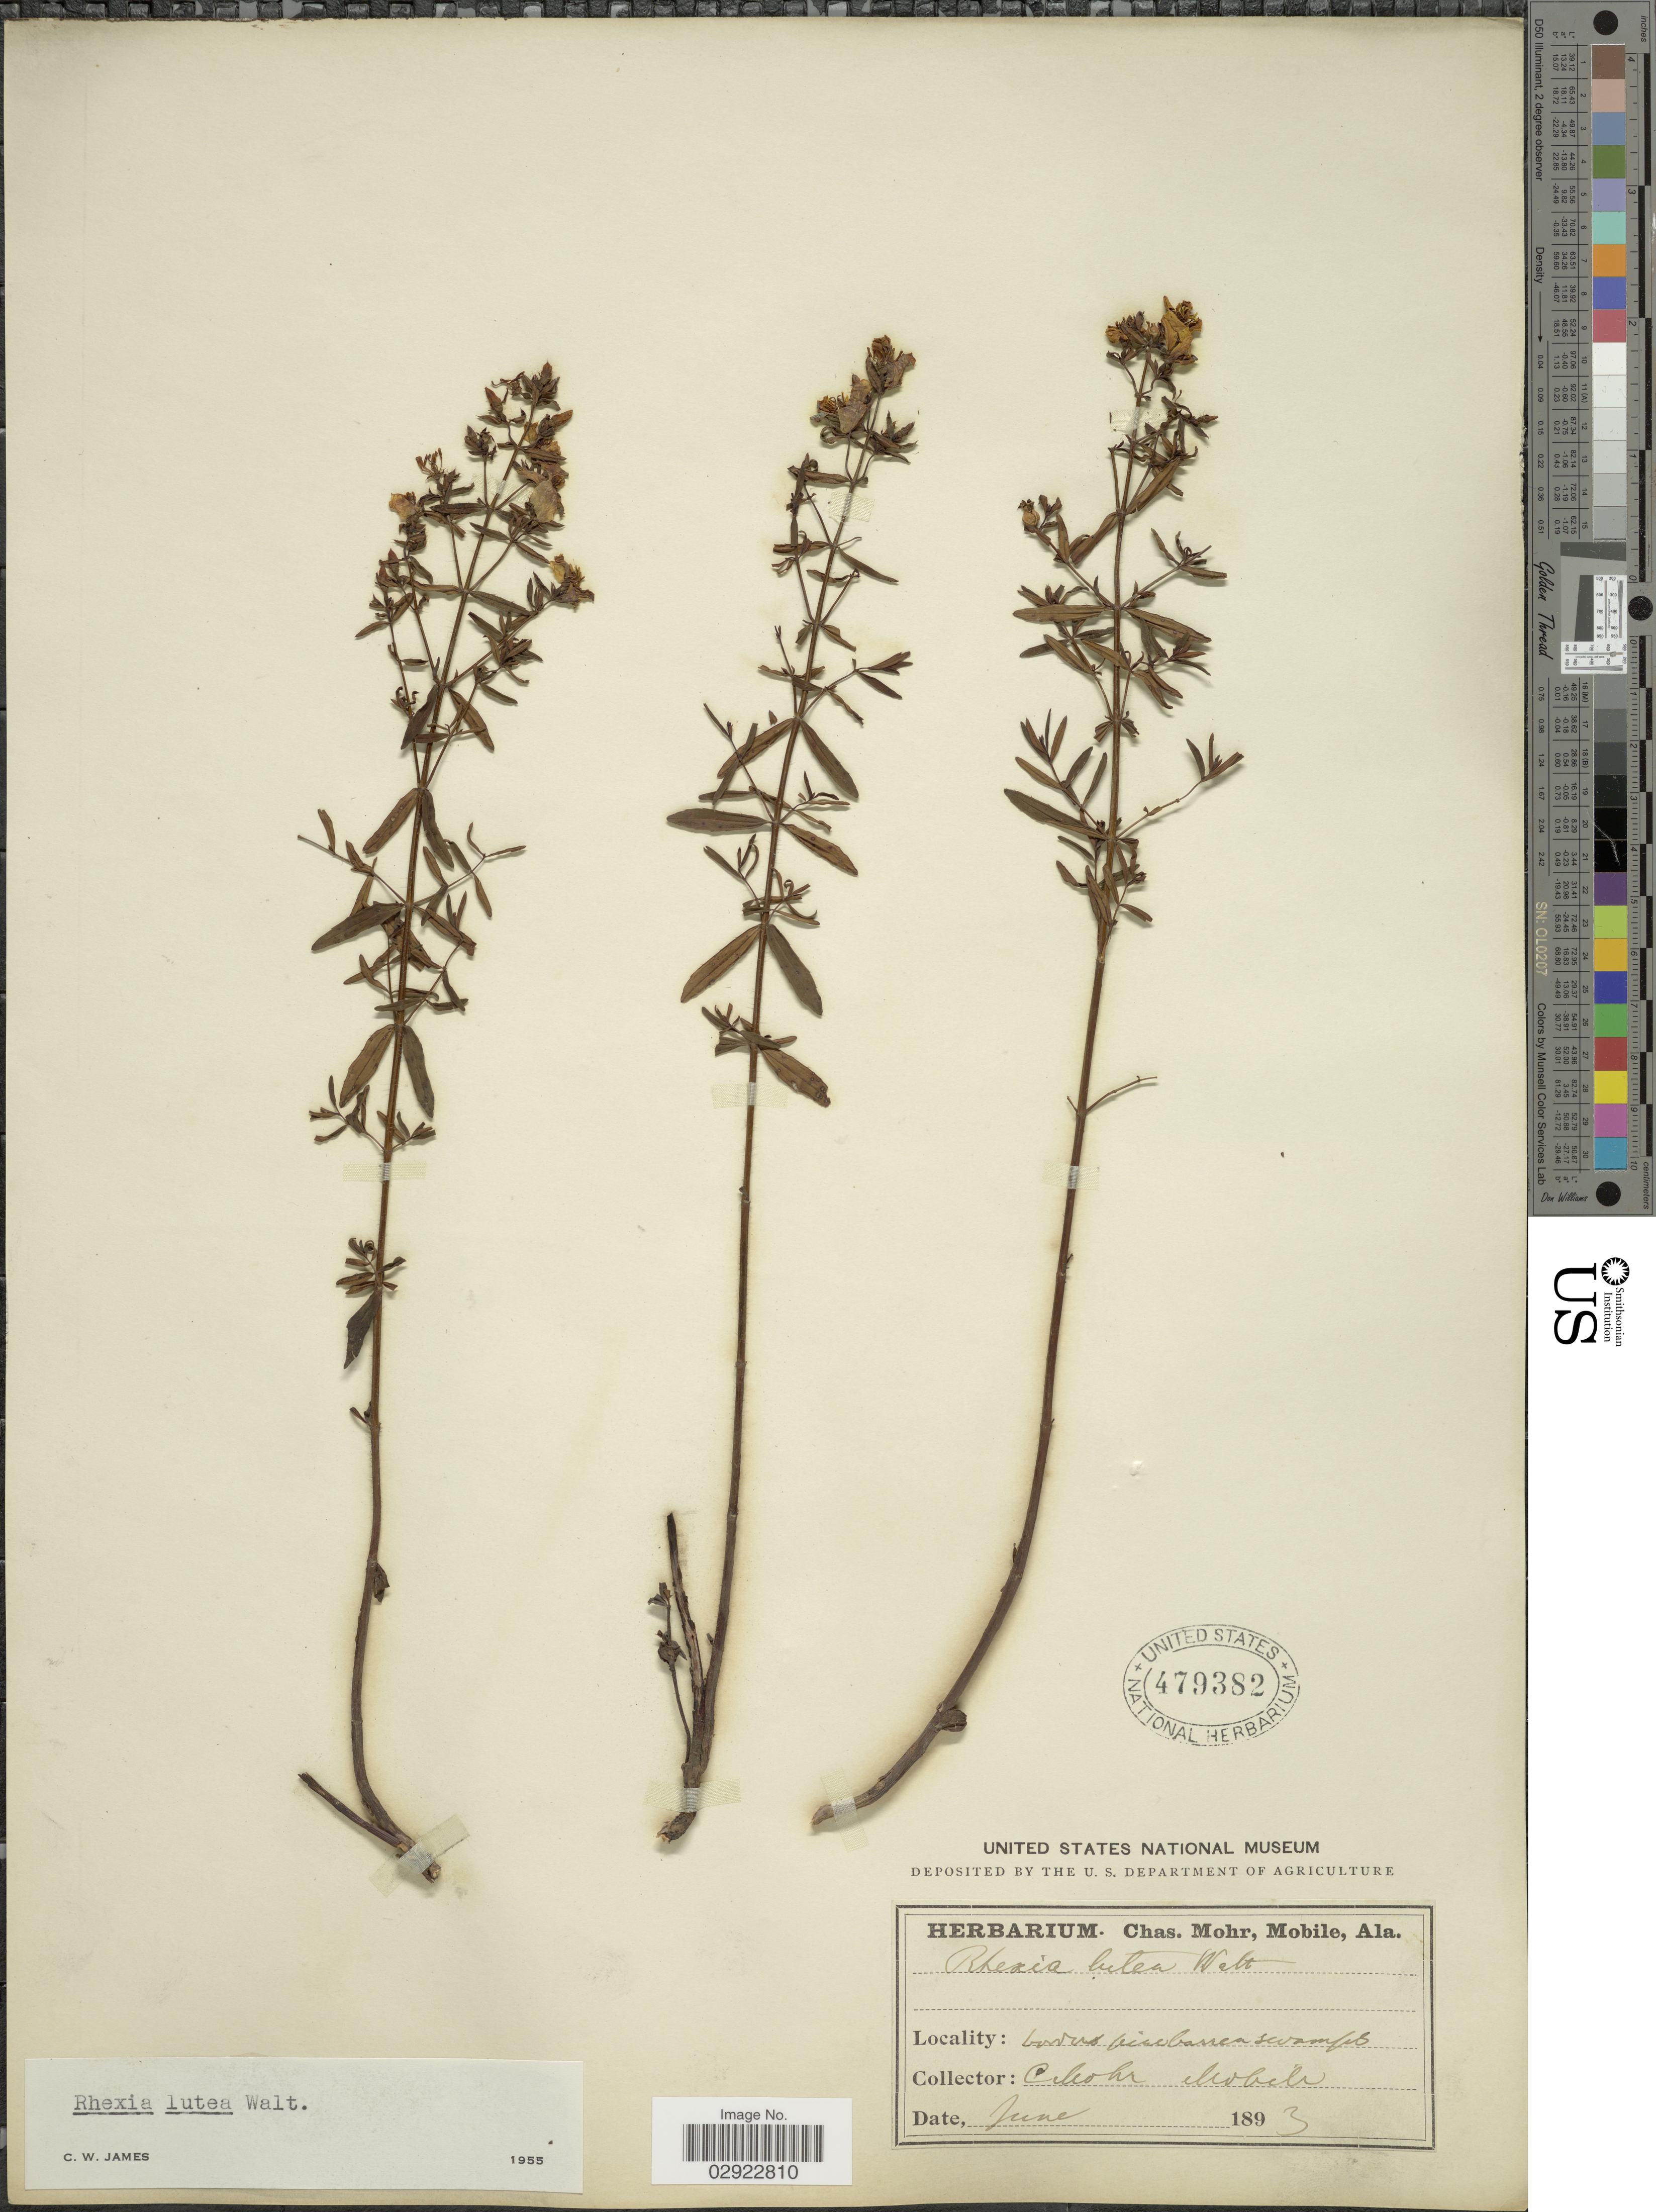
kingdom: Plantae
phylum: Tracheophyta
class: Magnoliopsida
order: Myrtales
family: Melastomataceae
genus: Rhexia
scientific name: Rhexia lutea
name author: Walter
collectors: Mohr, C. T. (herbarium)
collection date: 1893-06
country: United States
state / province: Alabama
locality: Mobile.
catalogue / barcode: US 479382